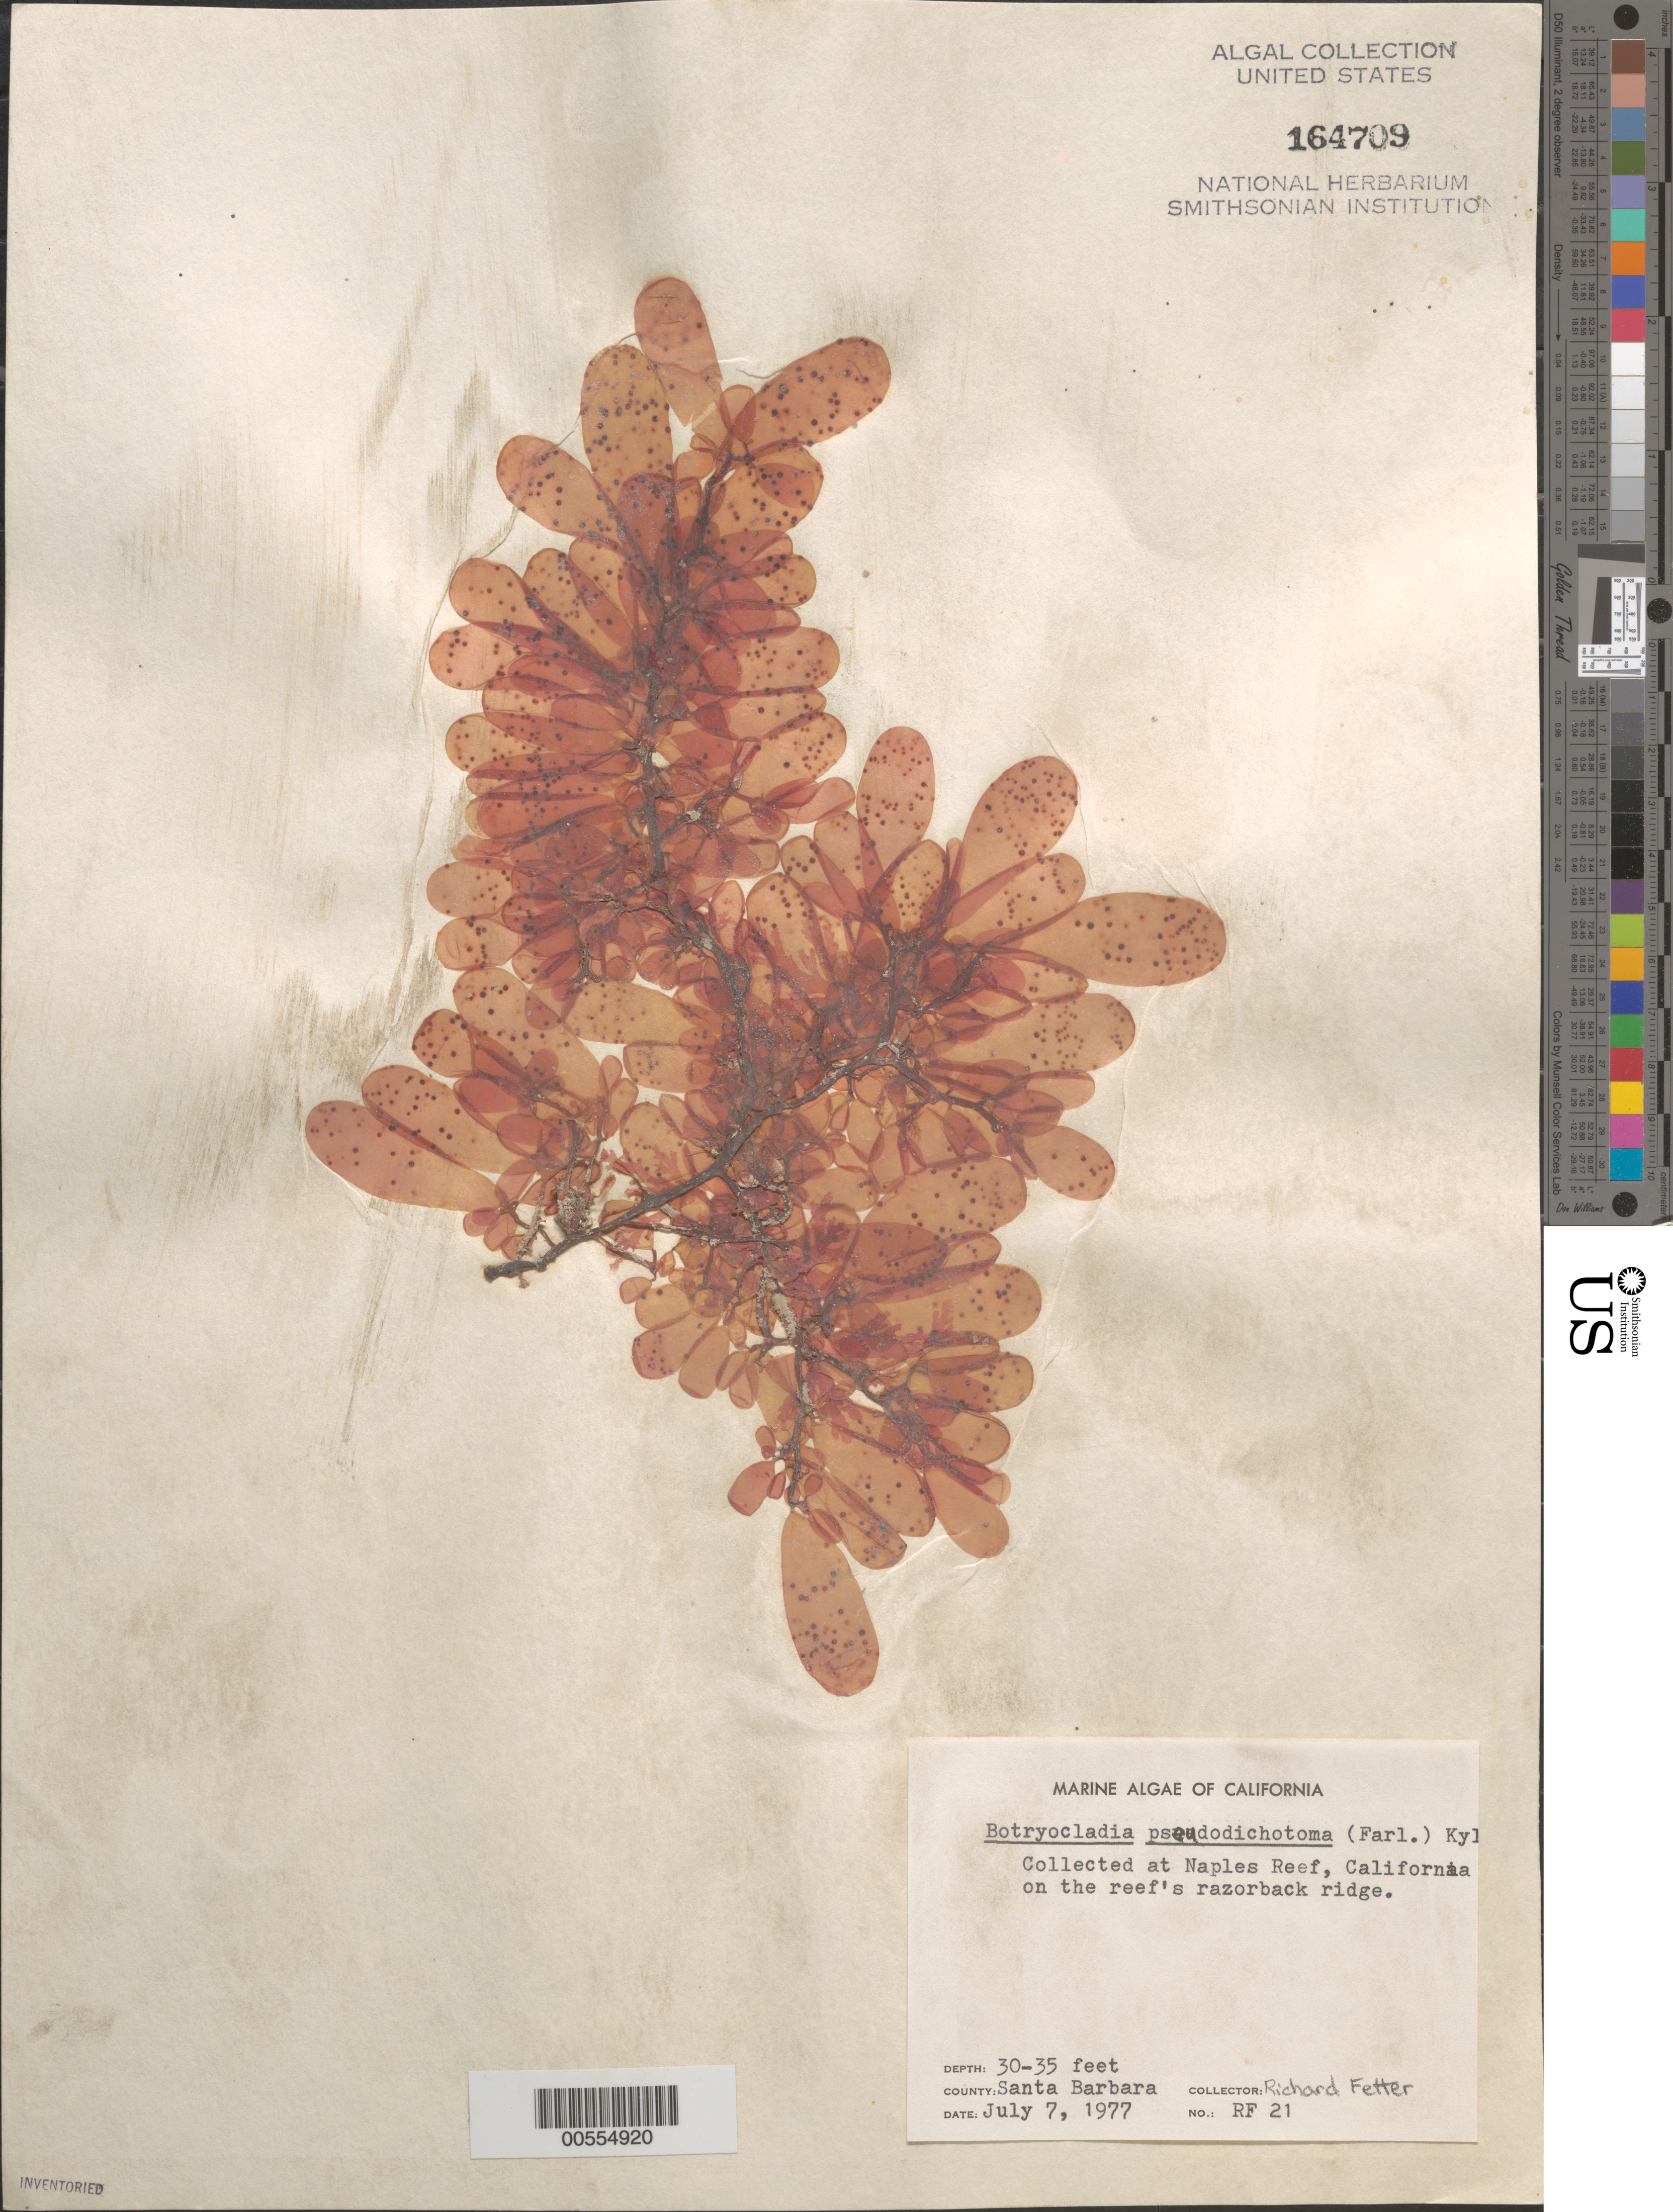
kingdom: Plantae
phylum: Rhodophyta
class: Florideophyceae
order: Rhodymeniales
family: Rhodymeniaceae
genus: Botryocladia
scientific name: Botryocladia pseudodichotoma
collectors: R. Fetter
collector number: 21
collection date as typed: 07 Jul 1977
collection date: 1977-07-07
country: United States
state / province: California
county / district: Santa Barbara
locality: Naples Reef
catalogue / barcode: US 164709